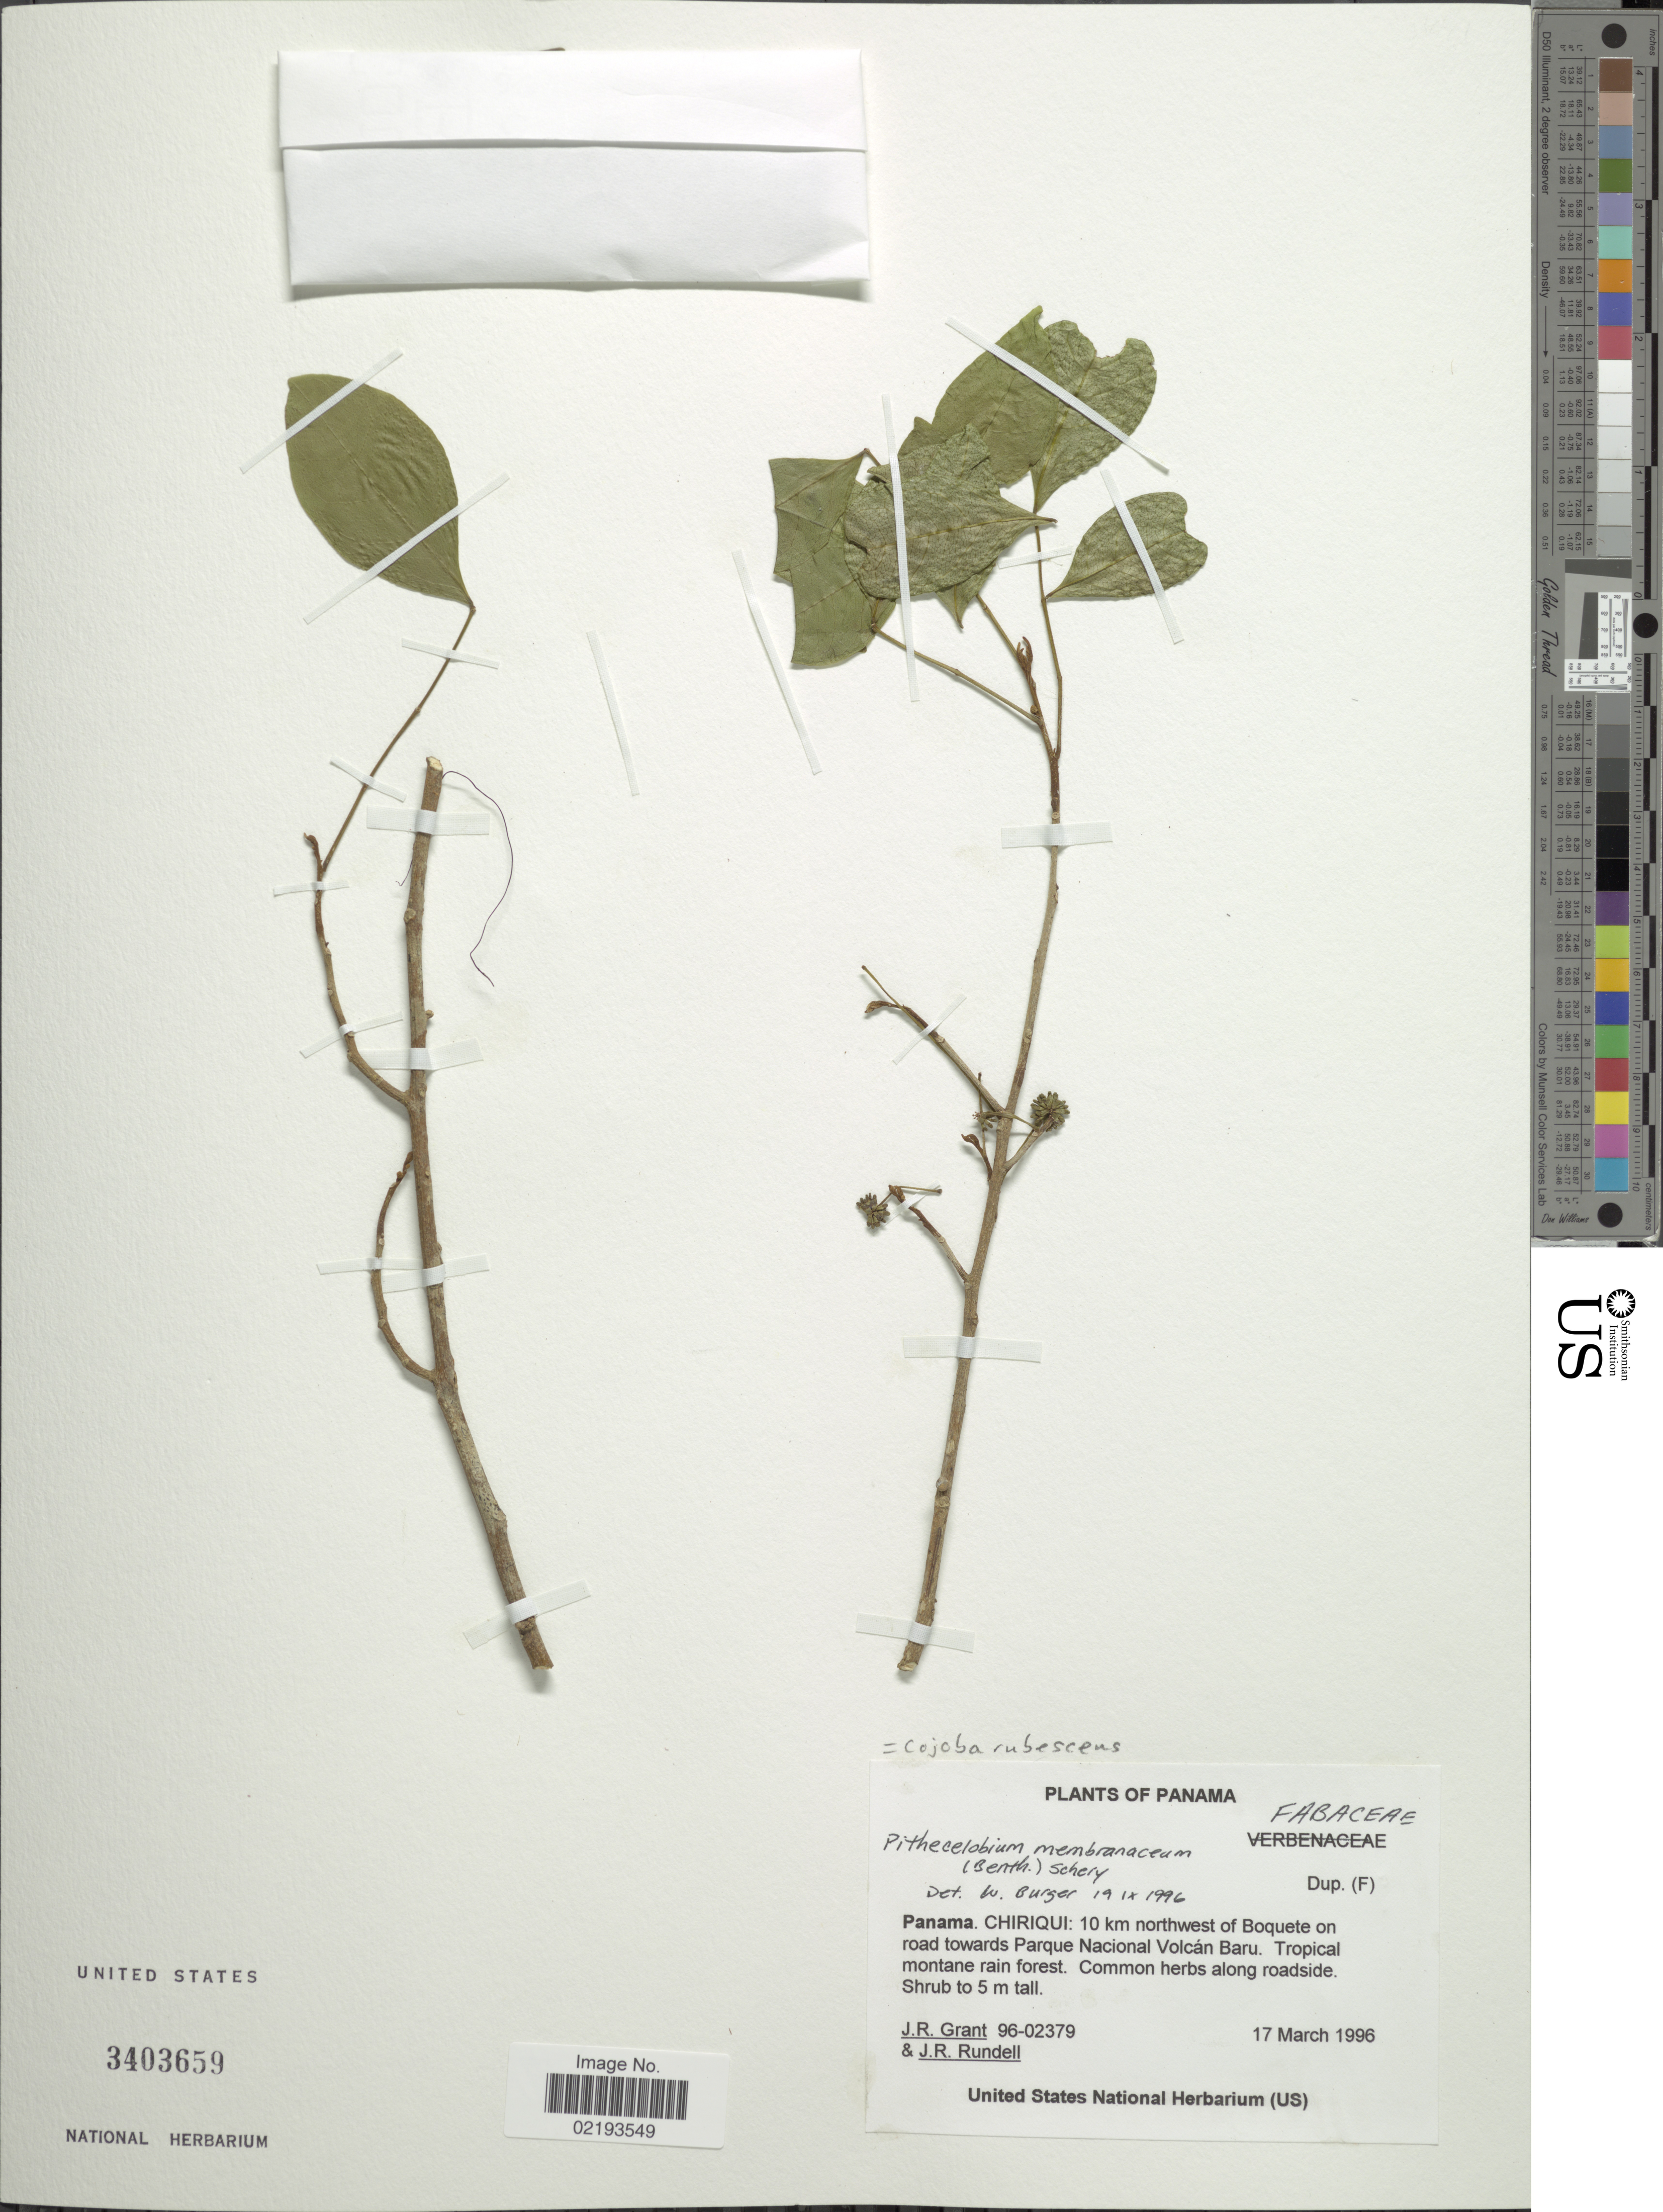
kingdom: Plantae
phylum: Tracheophyta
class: Magnoliopsida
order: Fabales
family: Fabaceae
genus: Cojoba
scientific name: Cojoba rufescens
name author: (Benth.) Britton & Rose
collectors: J. Grant & J. R. Rundell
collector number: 96-02379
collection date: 1996-03-17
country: Panama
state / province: Chiriqui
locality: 10 km northwest of Boquete on road towards Parque Nacional Volcán Baru. Tropical montane rain forest. Common herbs along roadside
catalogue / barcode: US 3403659